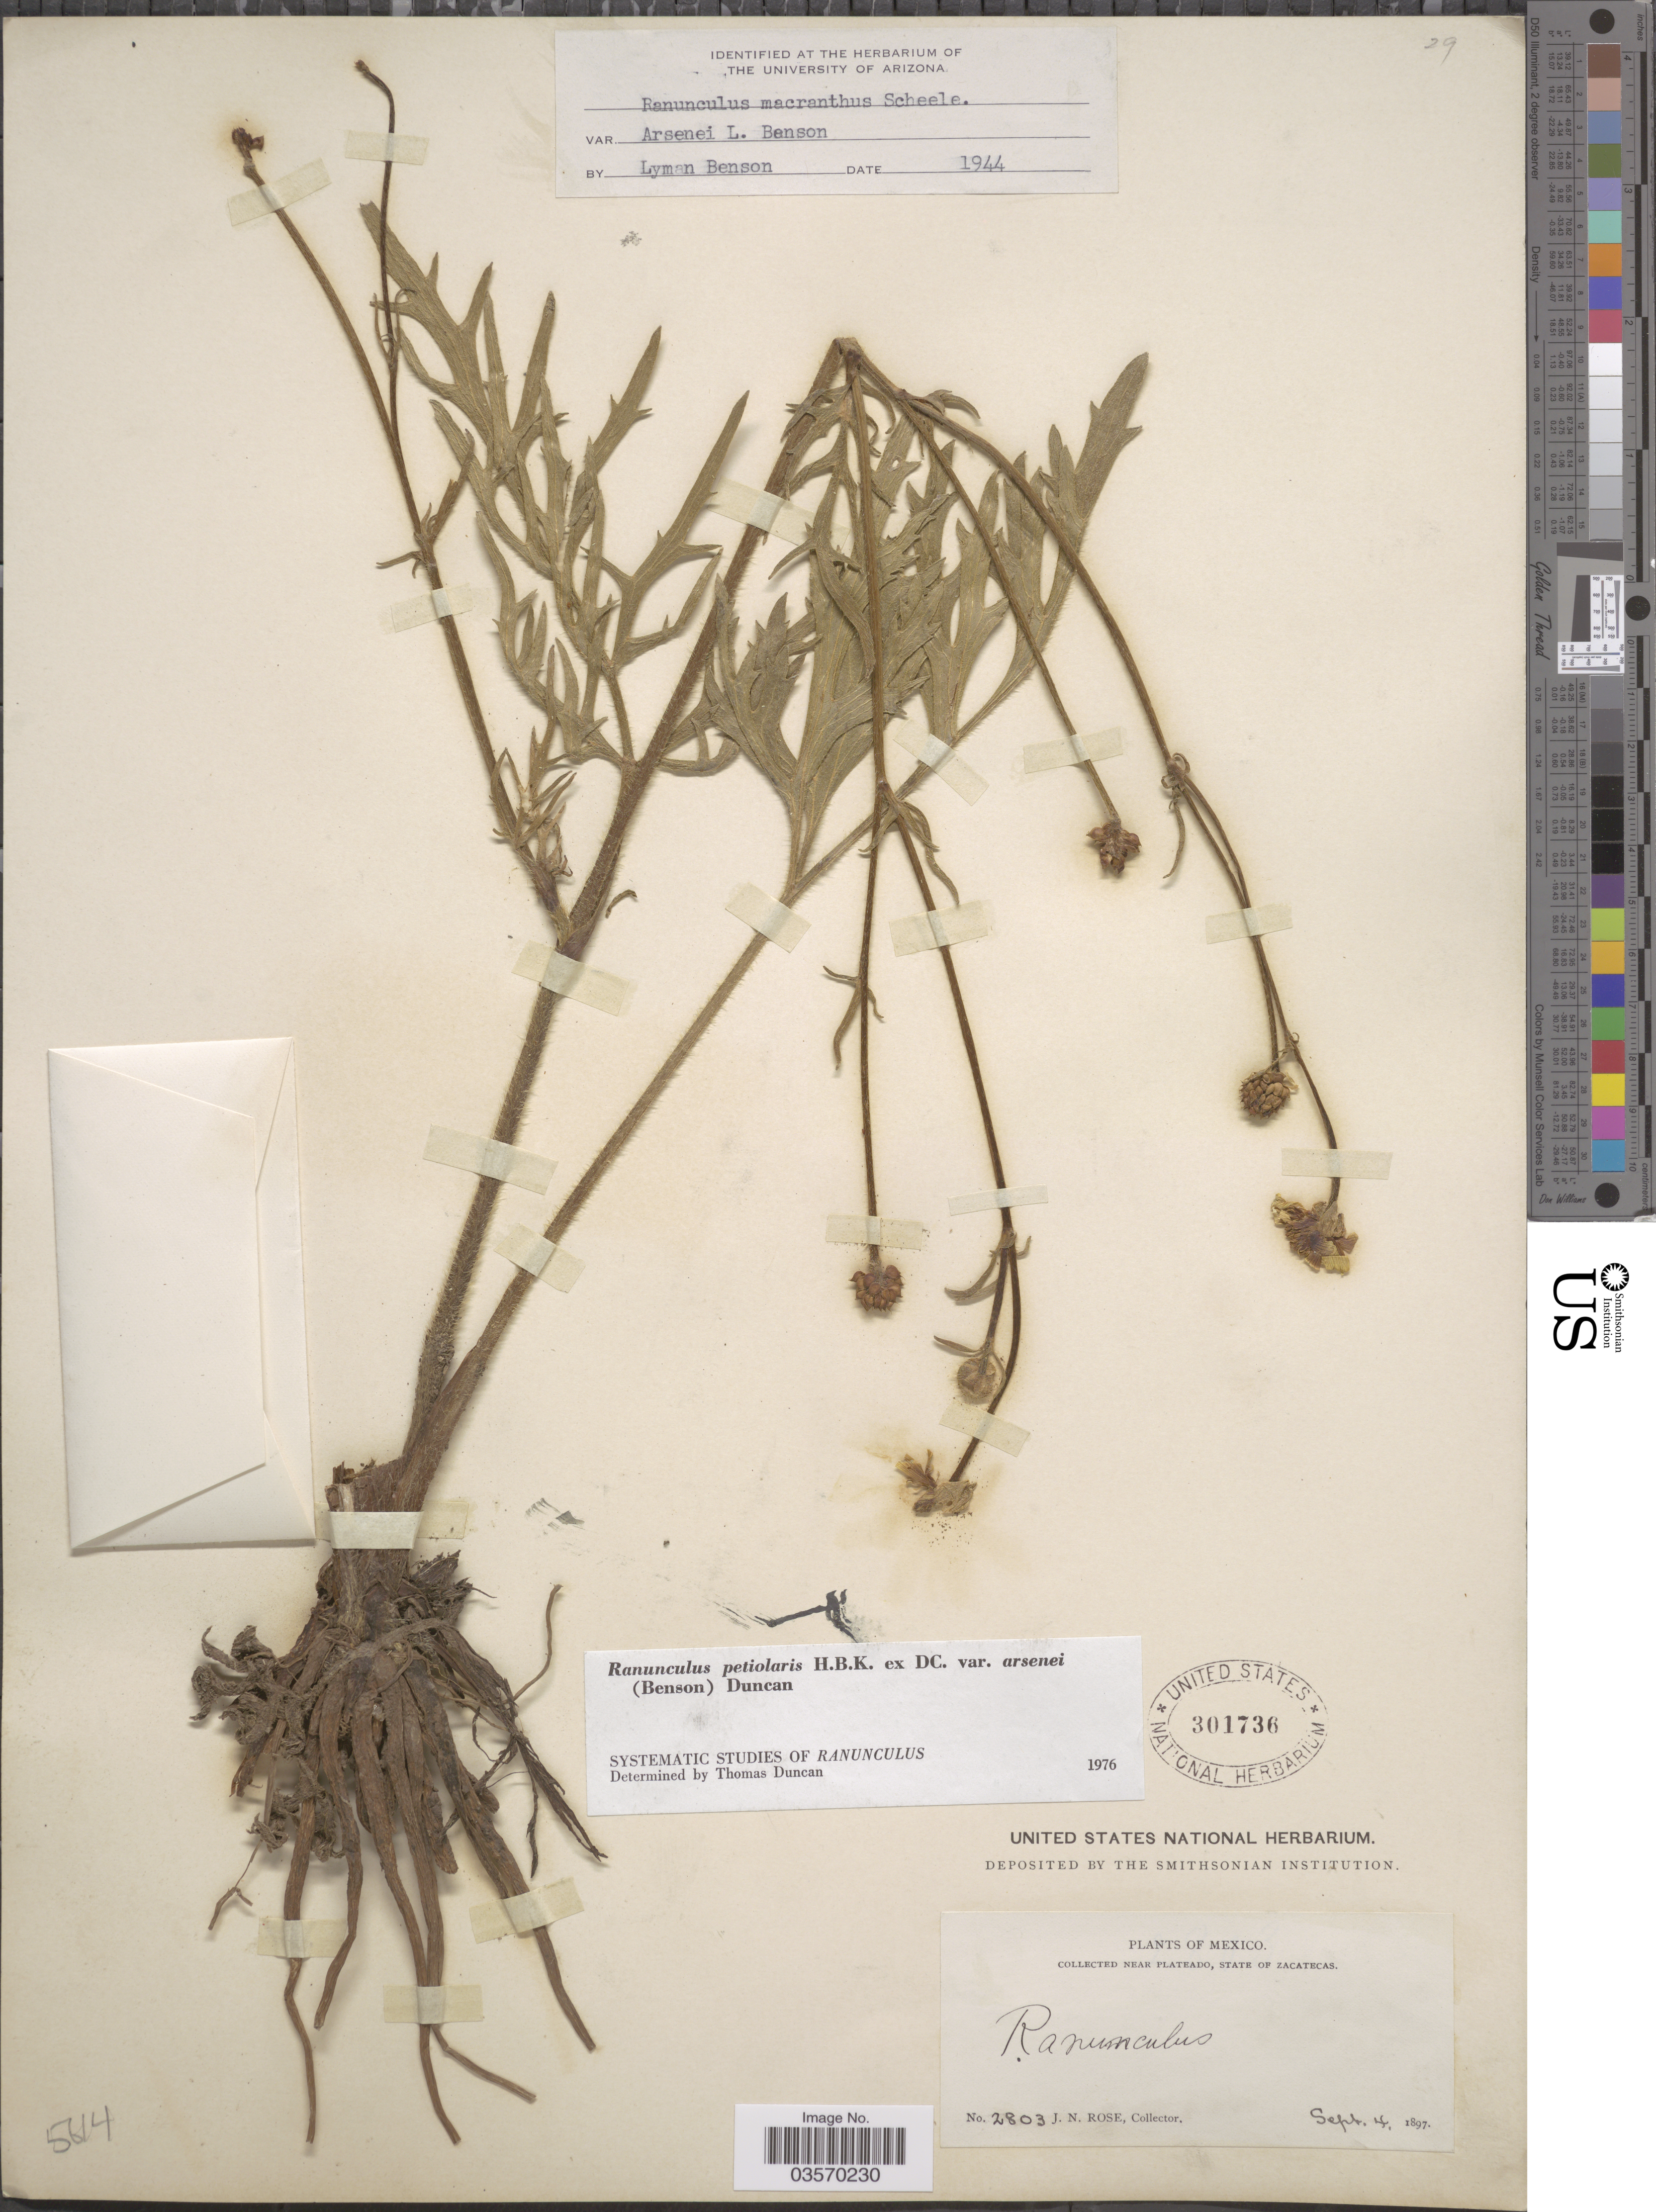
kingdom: Plantae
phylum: Tracheophyta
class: Magnoliopsida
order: Ranunculales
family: Ranunculaceae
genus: Ranunculus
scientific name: Ranunculus petiolaris var. arsenei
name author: (L.D. Benson) Duncan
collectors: J. N. Rose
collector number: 2803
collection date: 1897-09-04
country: Mexico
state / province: Zacatecas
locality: Near Plateado.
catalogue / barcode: US 301736